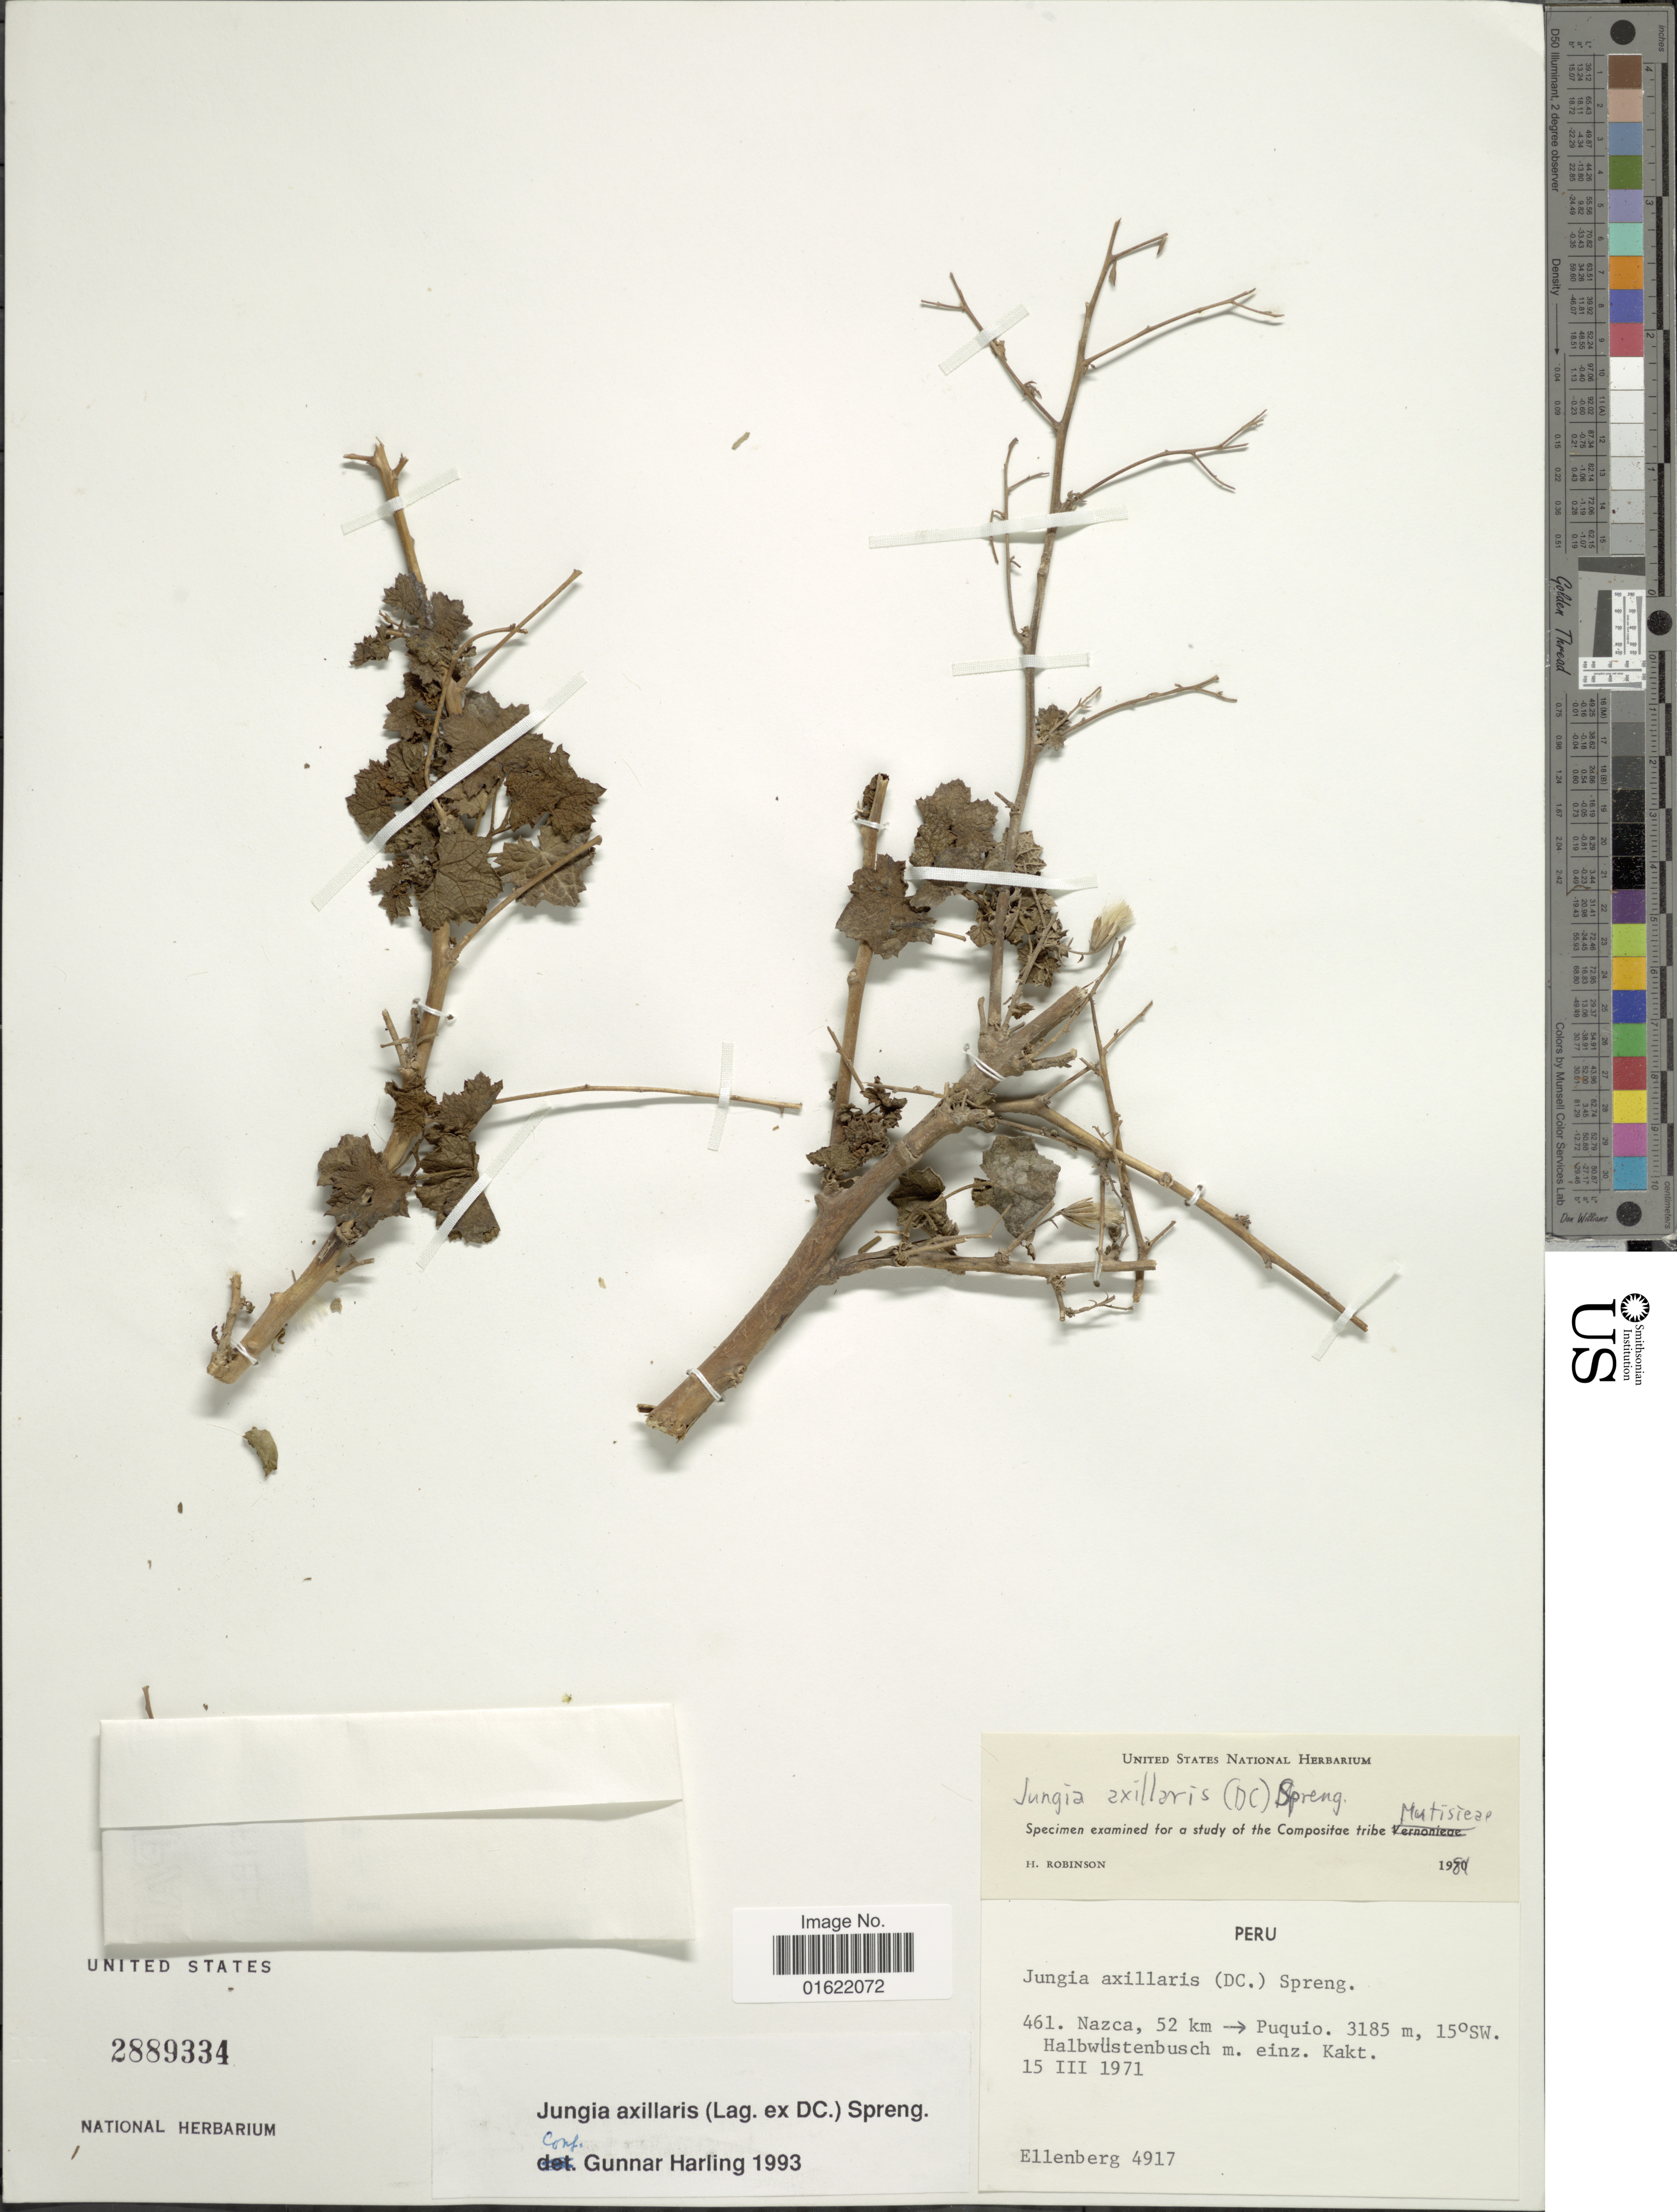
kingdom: Plantae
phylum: Tracheophyta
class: Magnoliopsida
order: Asterales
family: Asteraceae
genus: Jungia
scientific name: Jungia axillaris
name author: (Lag. ex DC.) Spreng.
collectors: H. Ellenberg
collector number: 4917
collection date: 1971-03-15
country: Peru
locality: Nazca, 52 km Puquio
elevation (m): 3185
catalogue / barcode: US 2889334